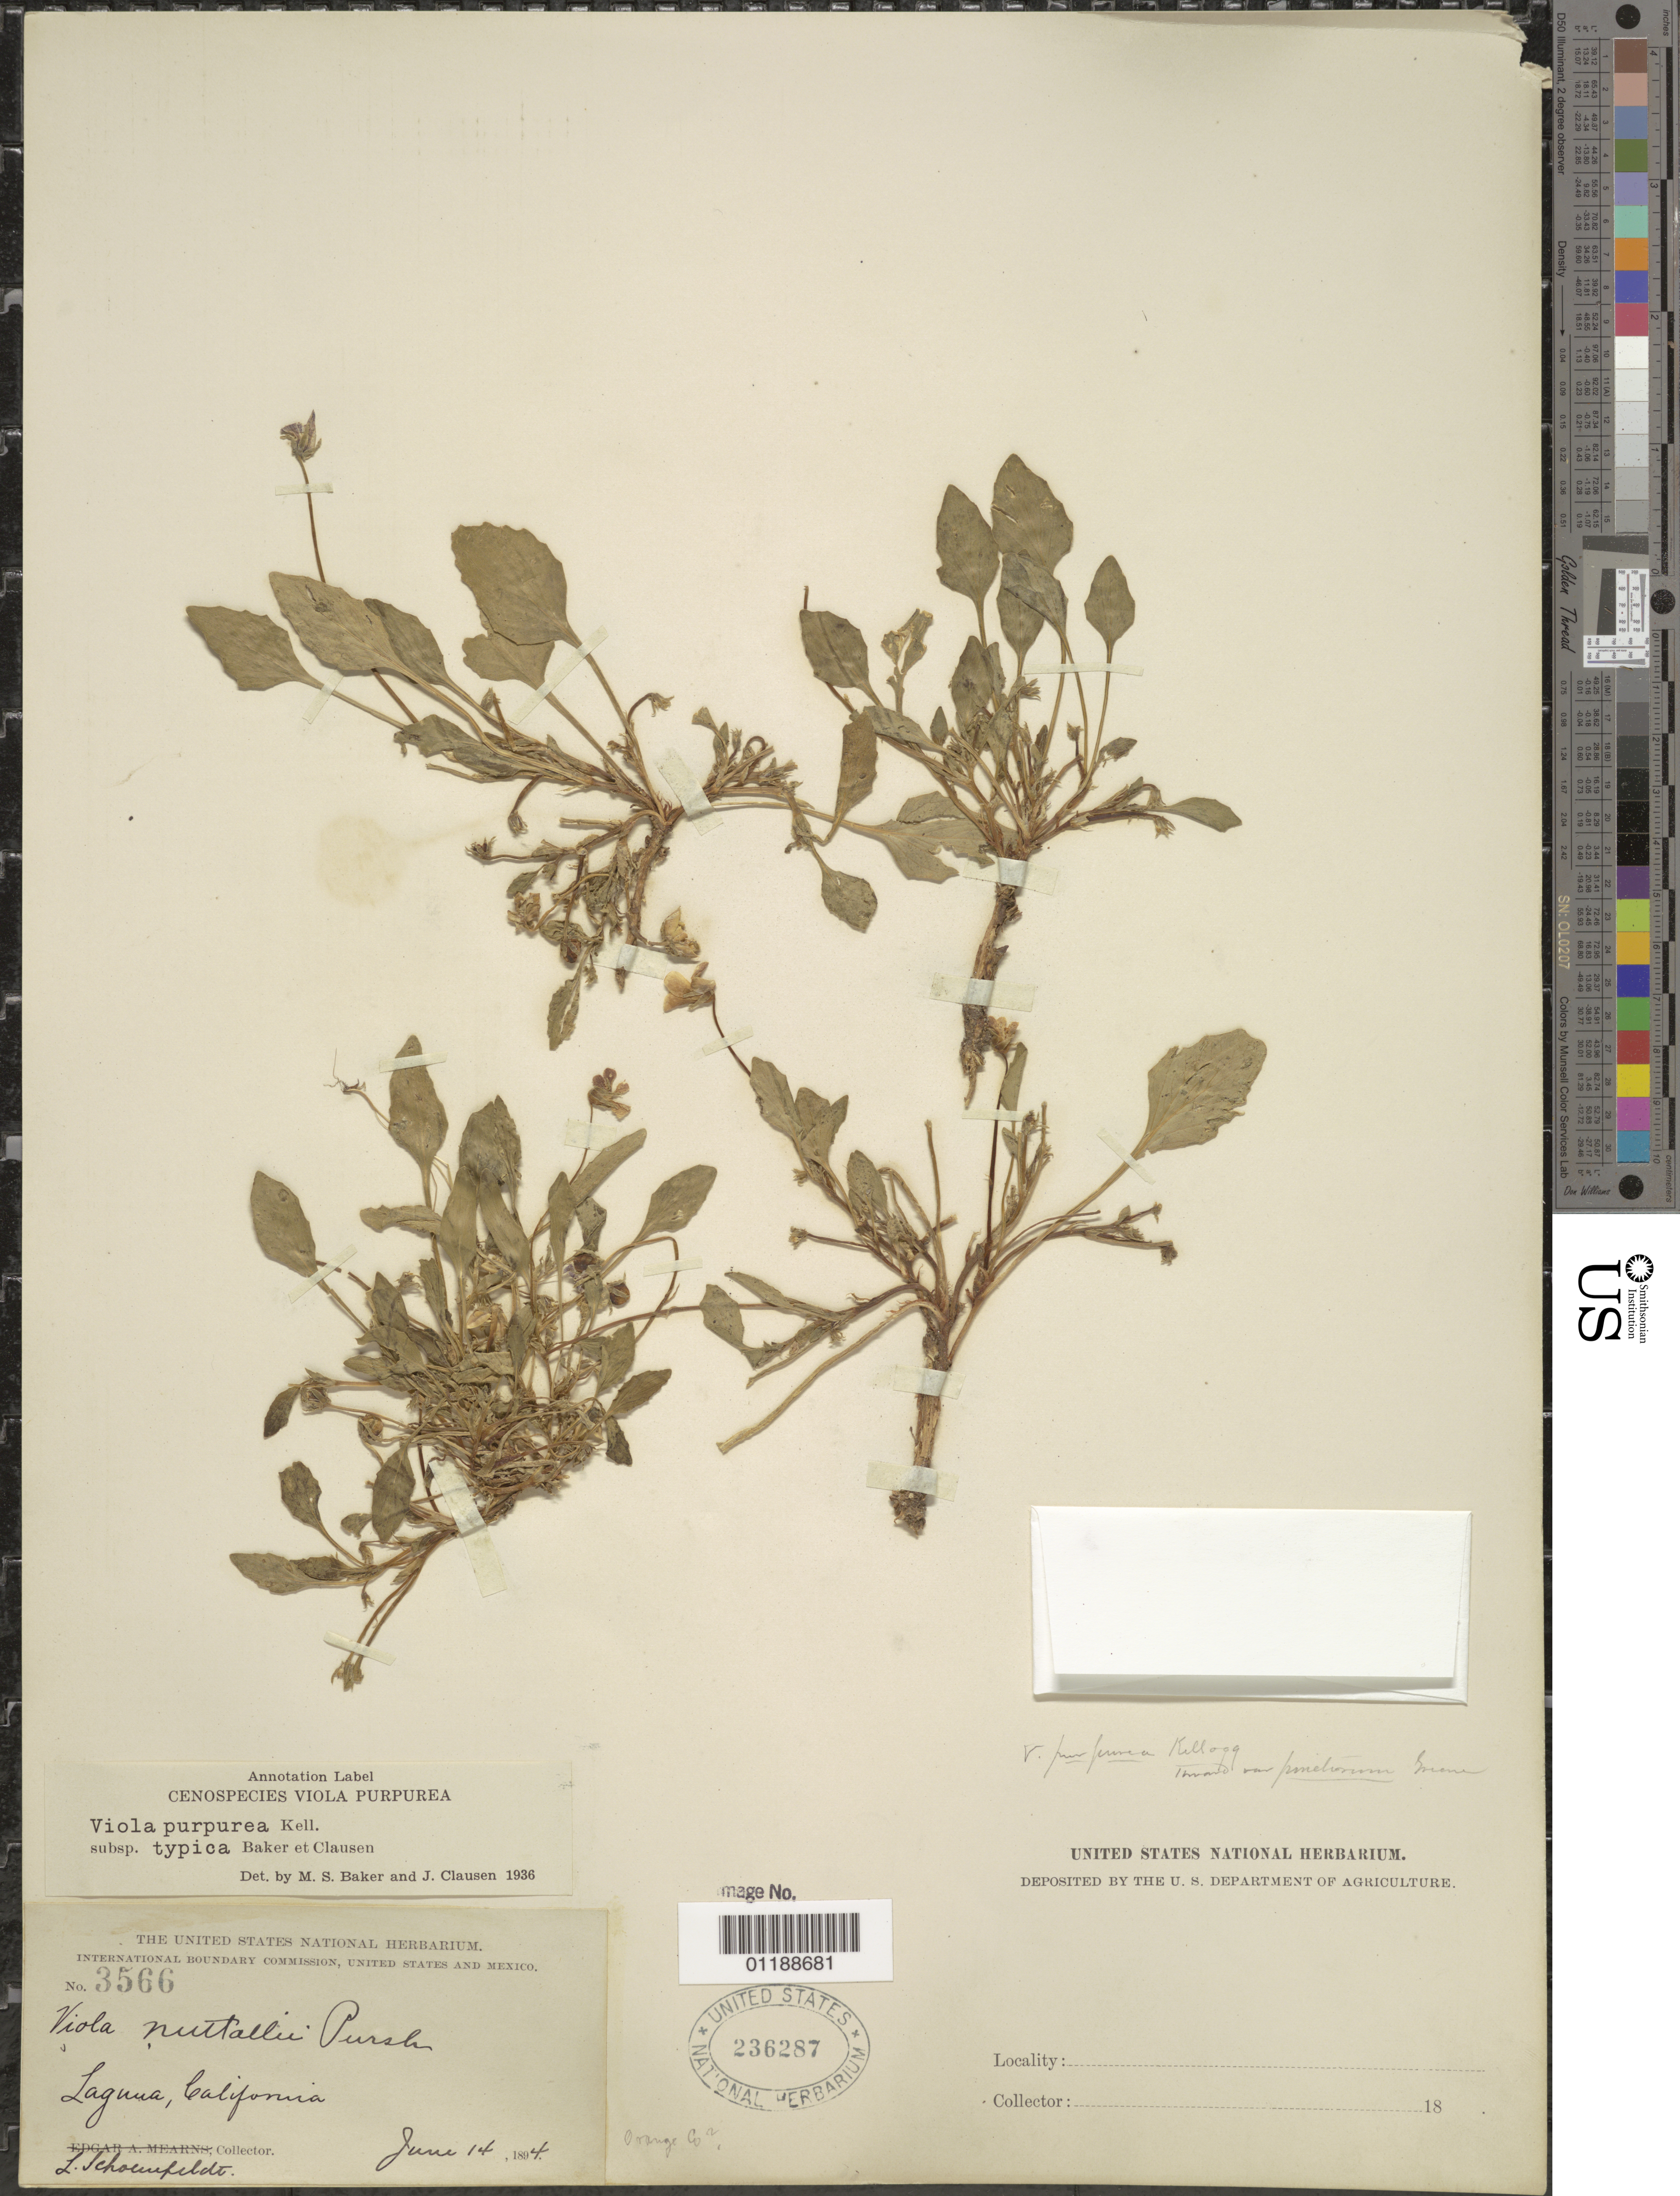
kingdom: Plantae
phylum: Tracheophyta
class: Magnoliopsida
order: Malpighiales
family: Violaceae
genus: Viola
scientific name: Viola purpurea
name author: Kellogg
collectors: L. Schounfeldt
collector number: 3566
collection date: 1894-06-14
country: United States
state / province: California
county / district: Orange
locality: Laguna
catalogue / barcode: US 236287